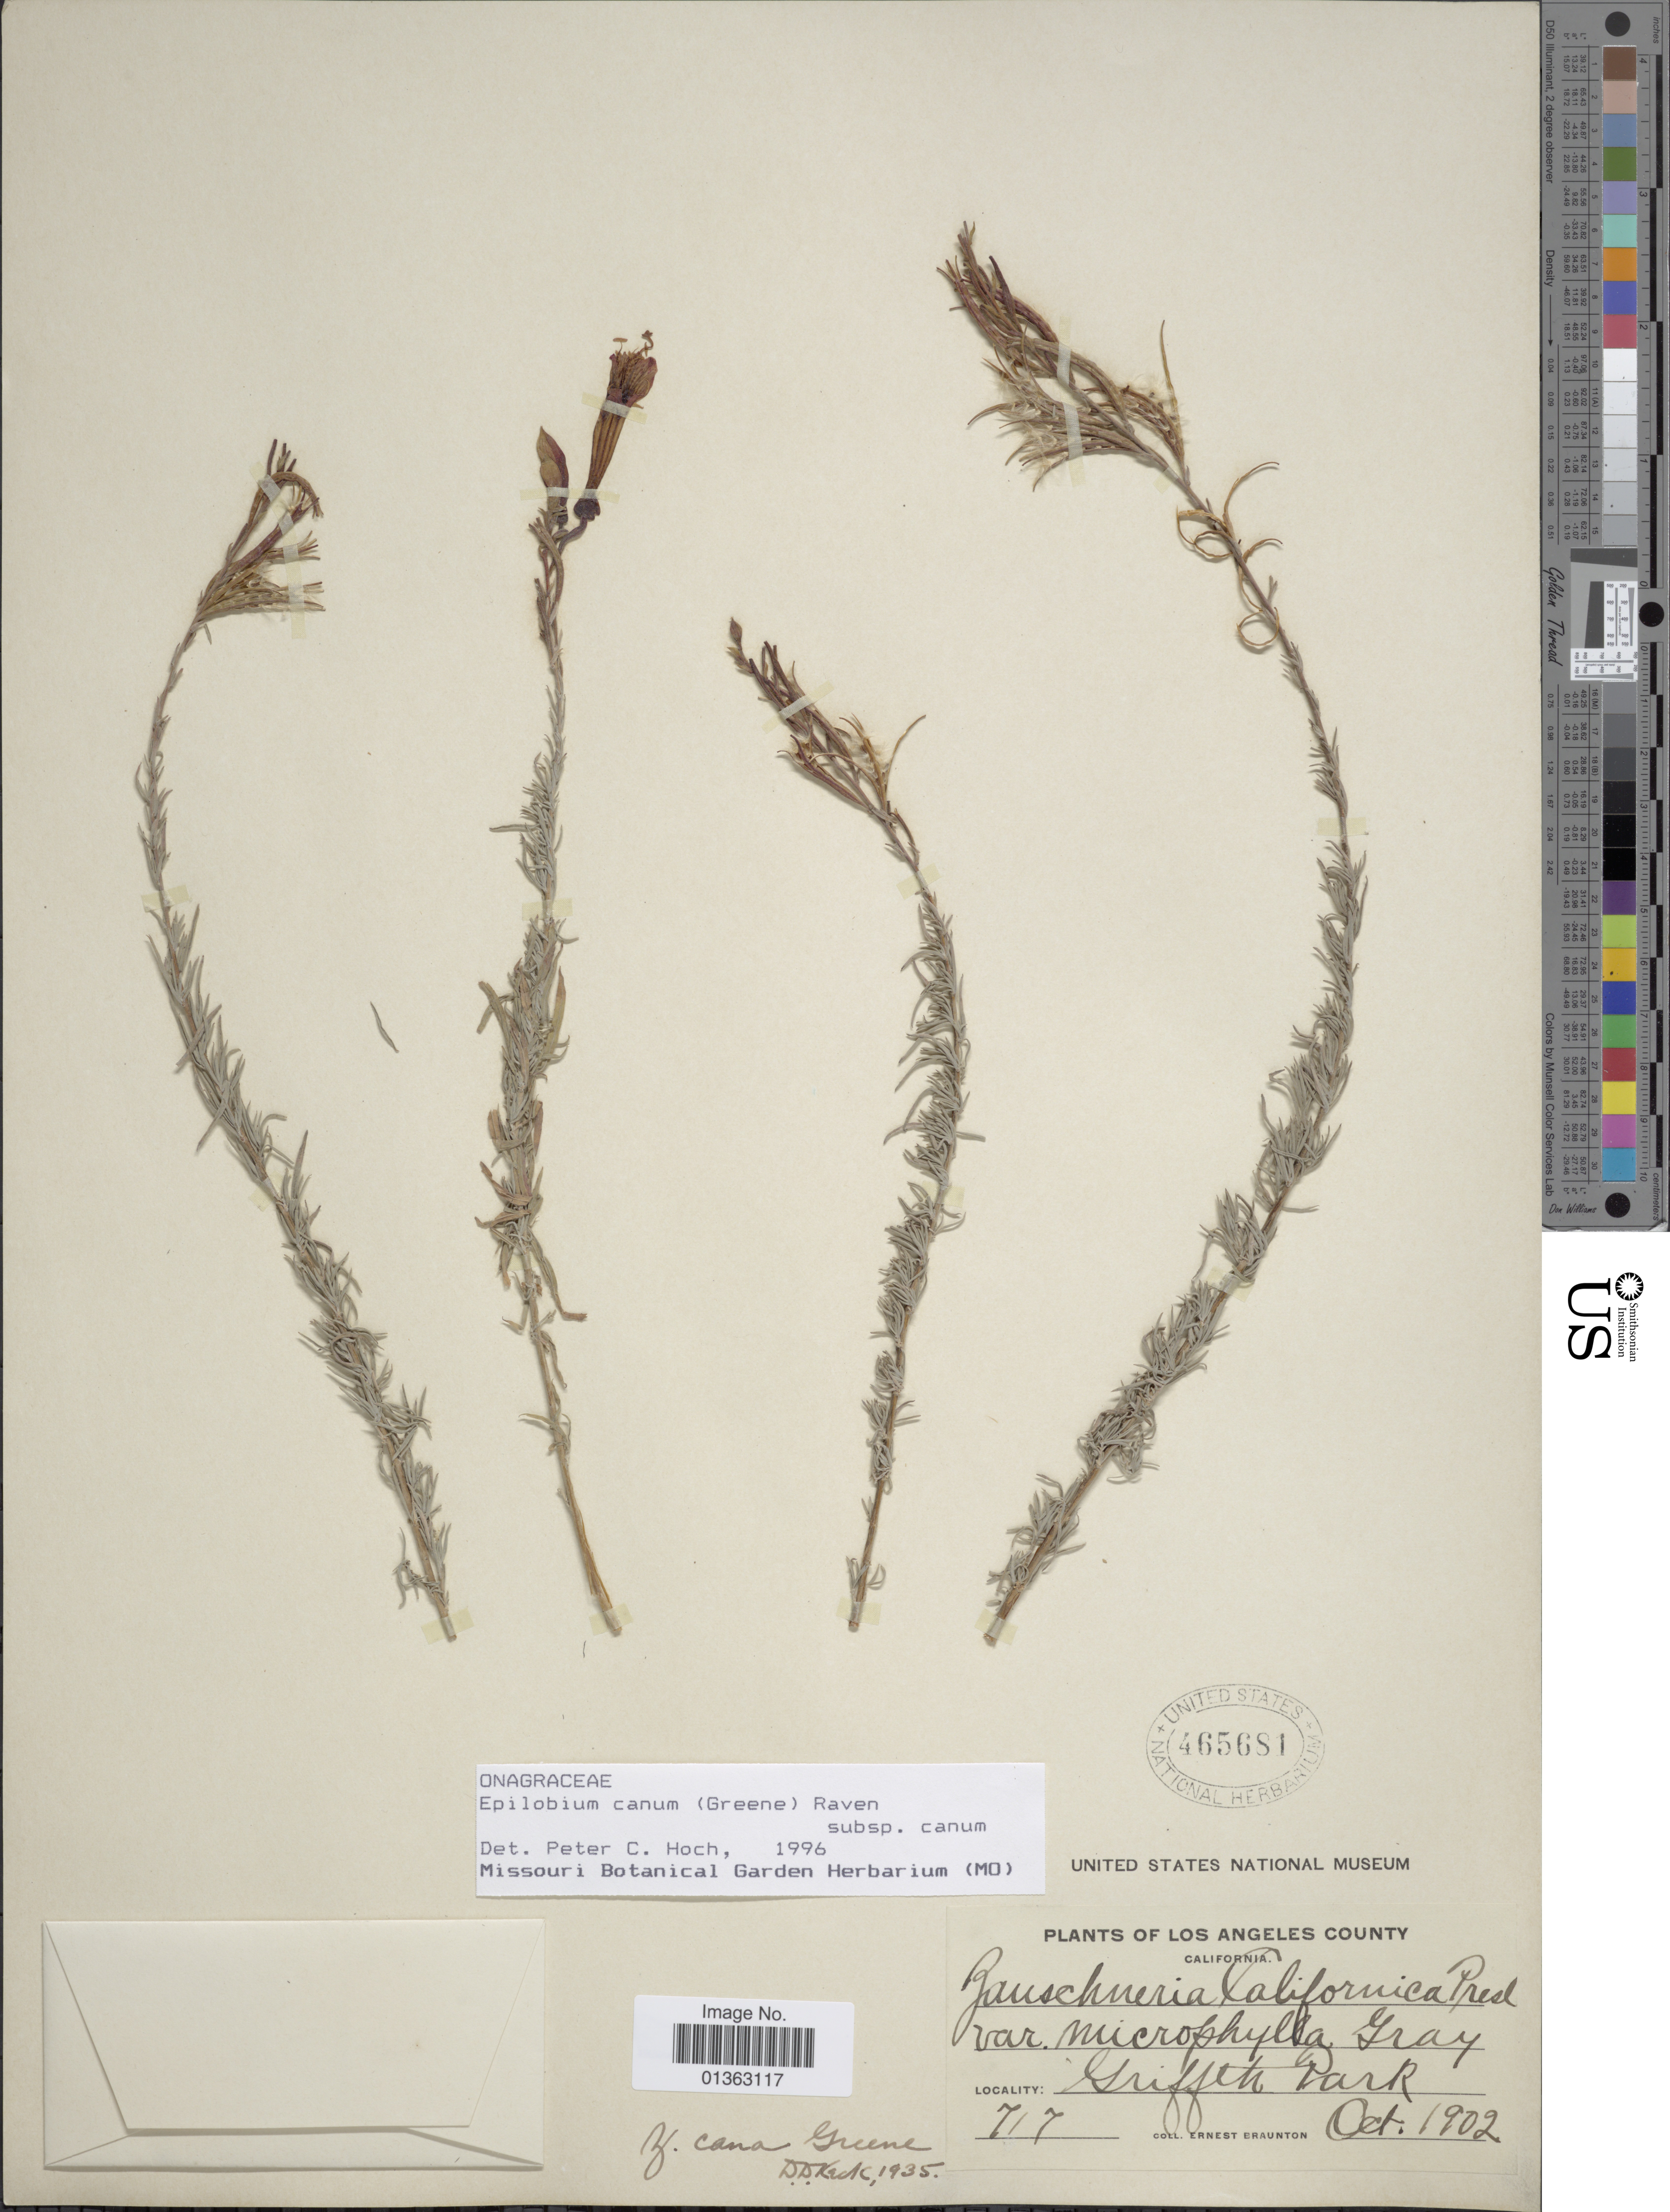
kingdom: Plantae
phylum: Tracheophyta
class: Magnoliopsida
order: Myrtales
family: Onagraceae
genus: Epilobium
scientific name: Epilobium canum subsp. canum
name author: (Greene) P.H. Raven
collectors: E. Braunton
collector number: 717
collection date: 1902-10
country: United States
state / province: California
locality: Griffth Park.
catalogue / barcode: US 465681